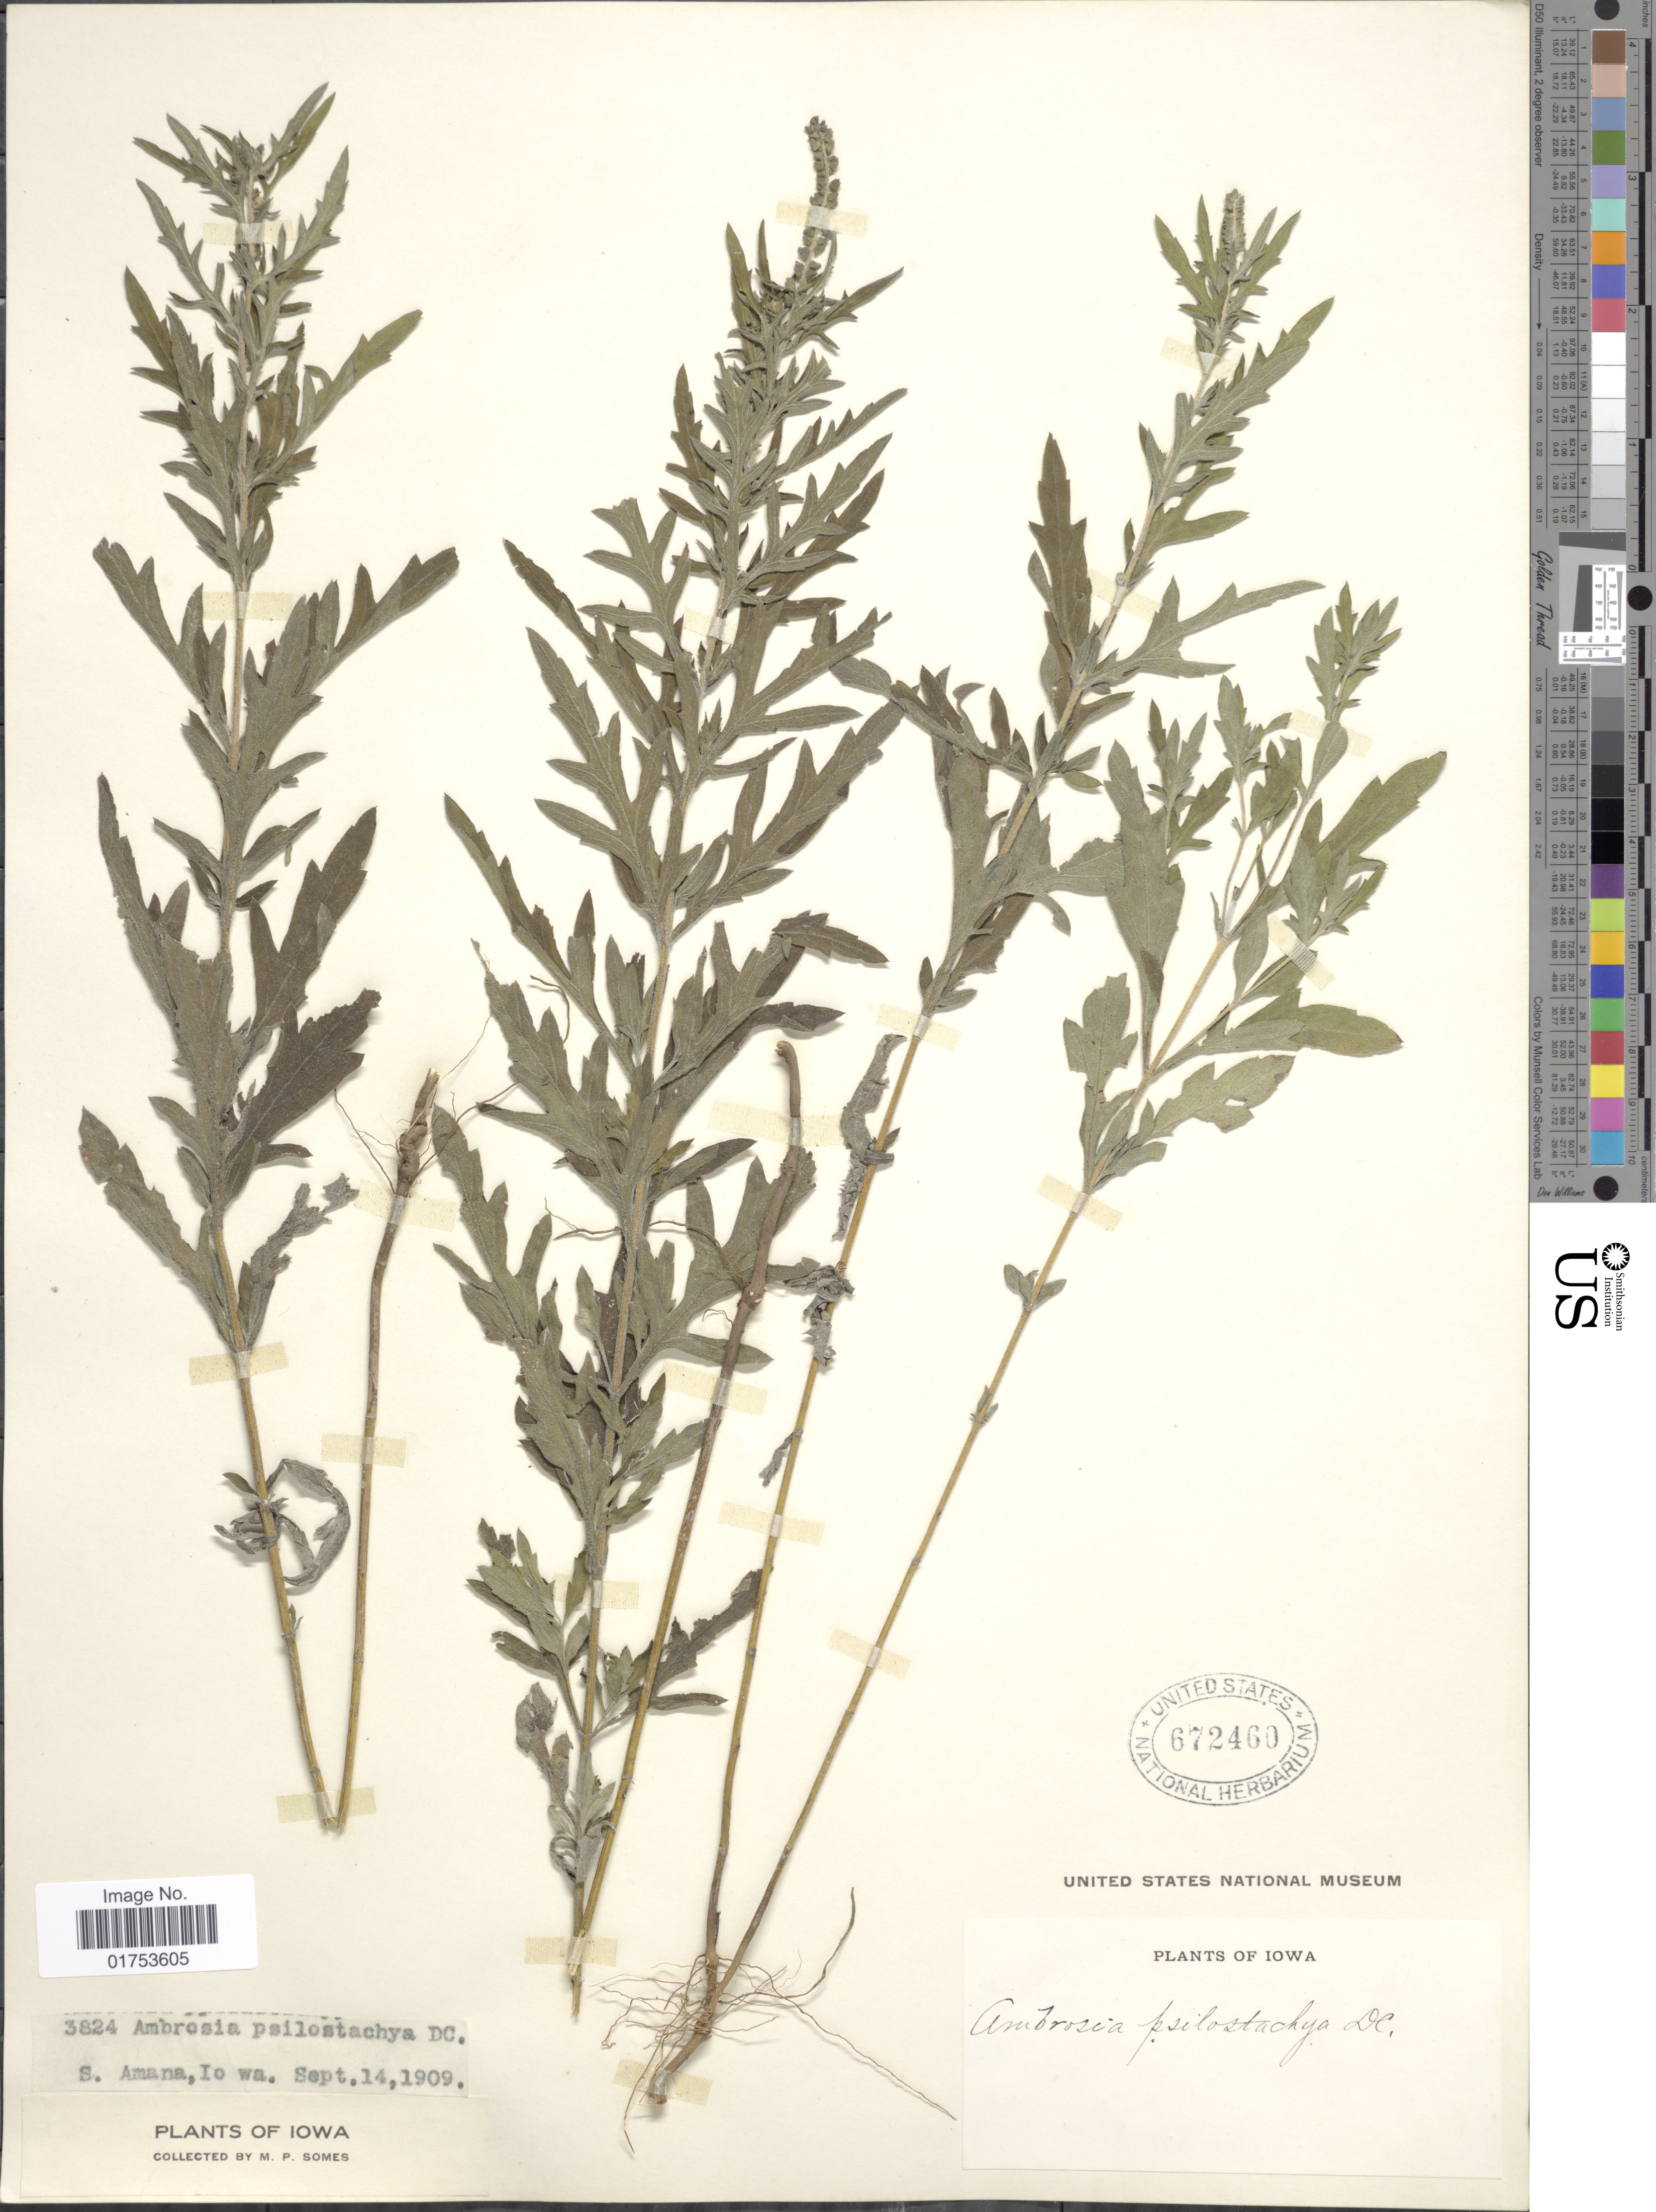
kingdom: Plantae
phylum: Tracheophyta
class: Magnoliopsida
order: Asterales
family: Asteraceae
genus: Ambrosia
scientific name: Ambrosia psilostachya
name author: DC.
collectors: M. Somes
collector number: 3824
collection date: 1909-09-14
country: United States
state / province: Iowa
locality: S. Amana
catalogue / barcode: US 672460